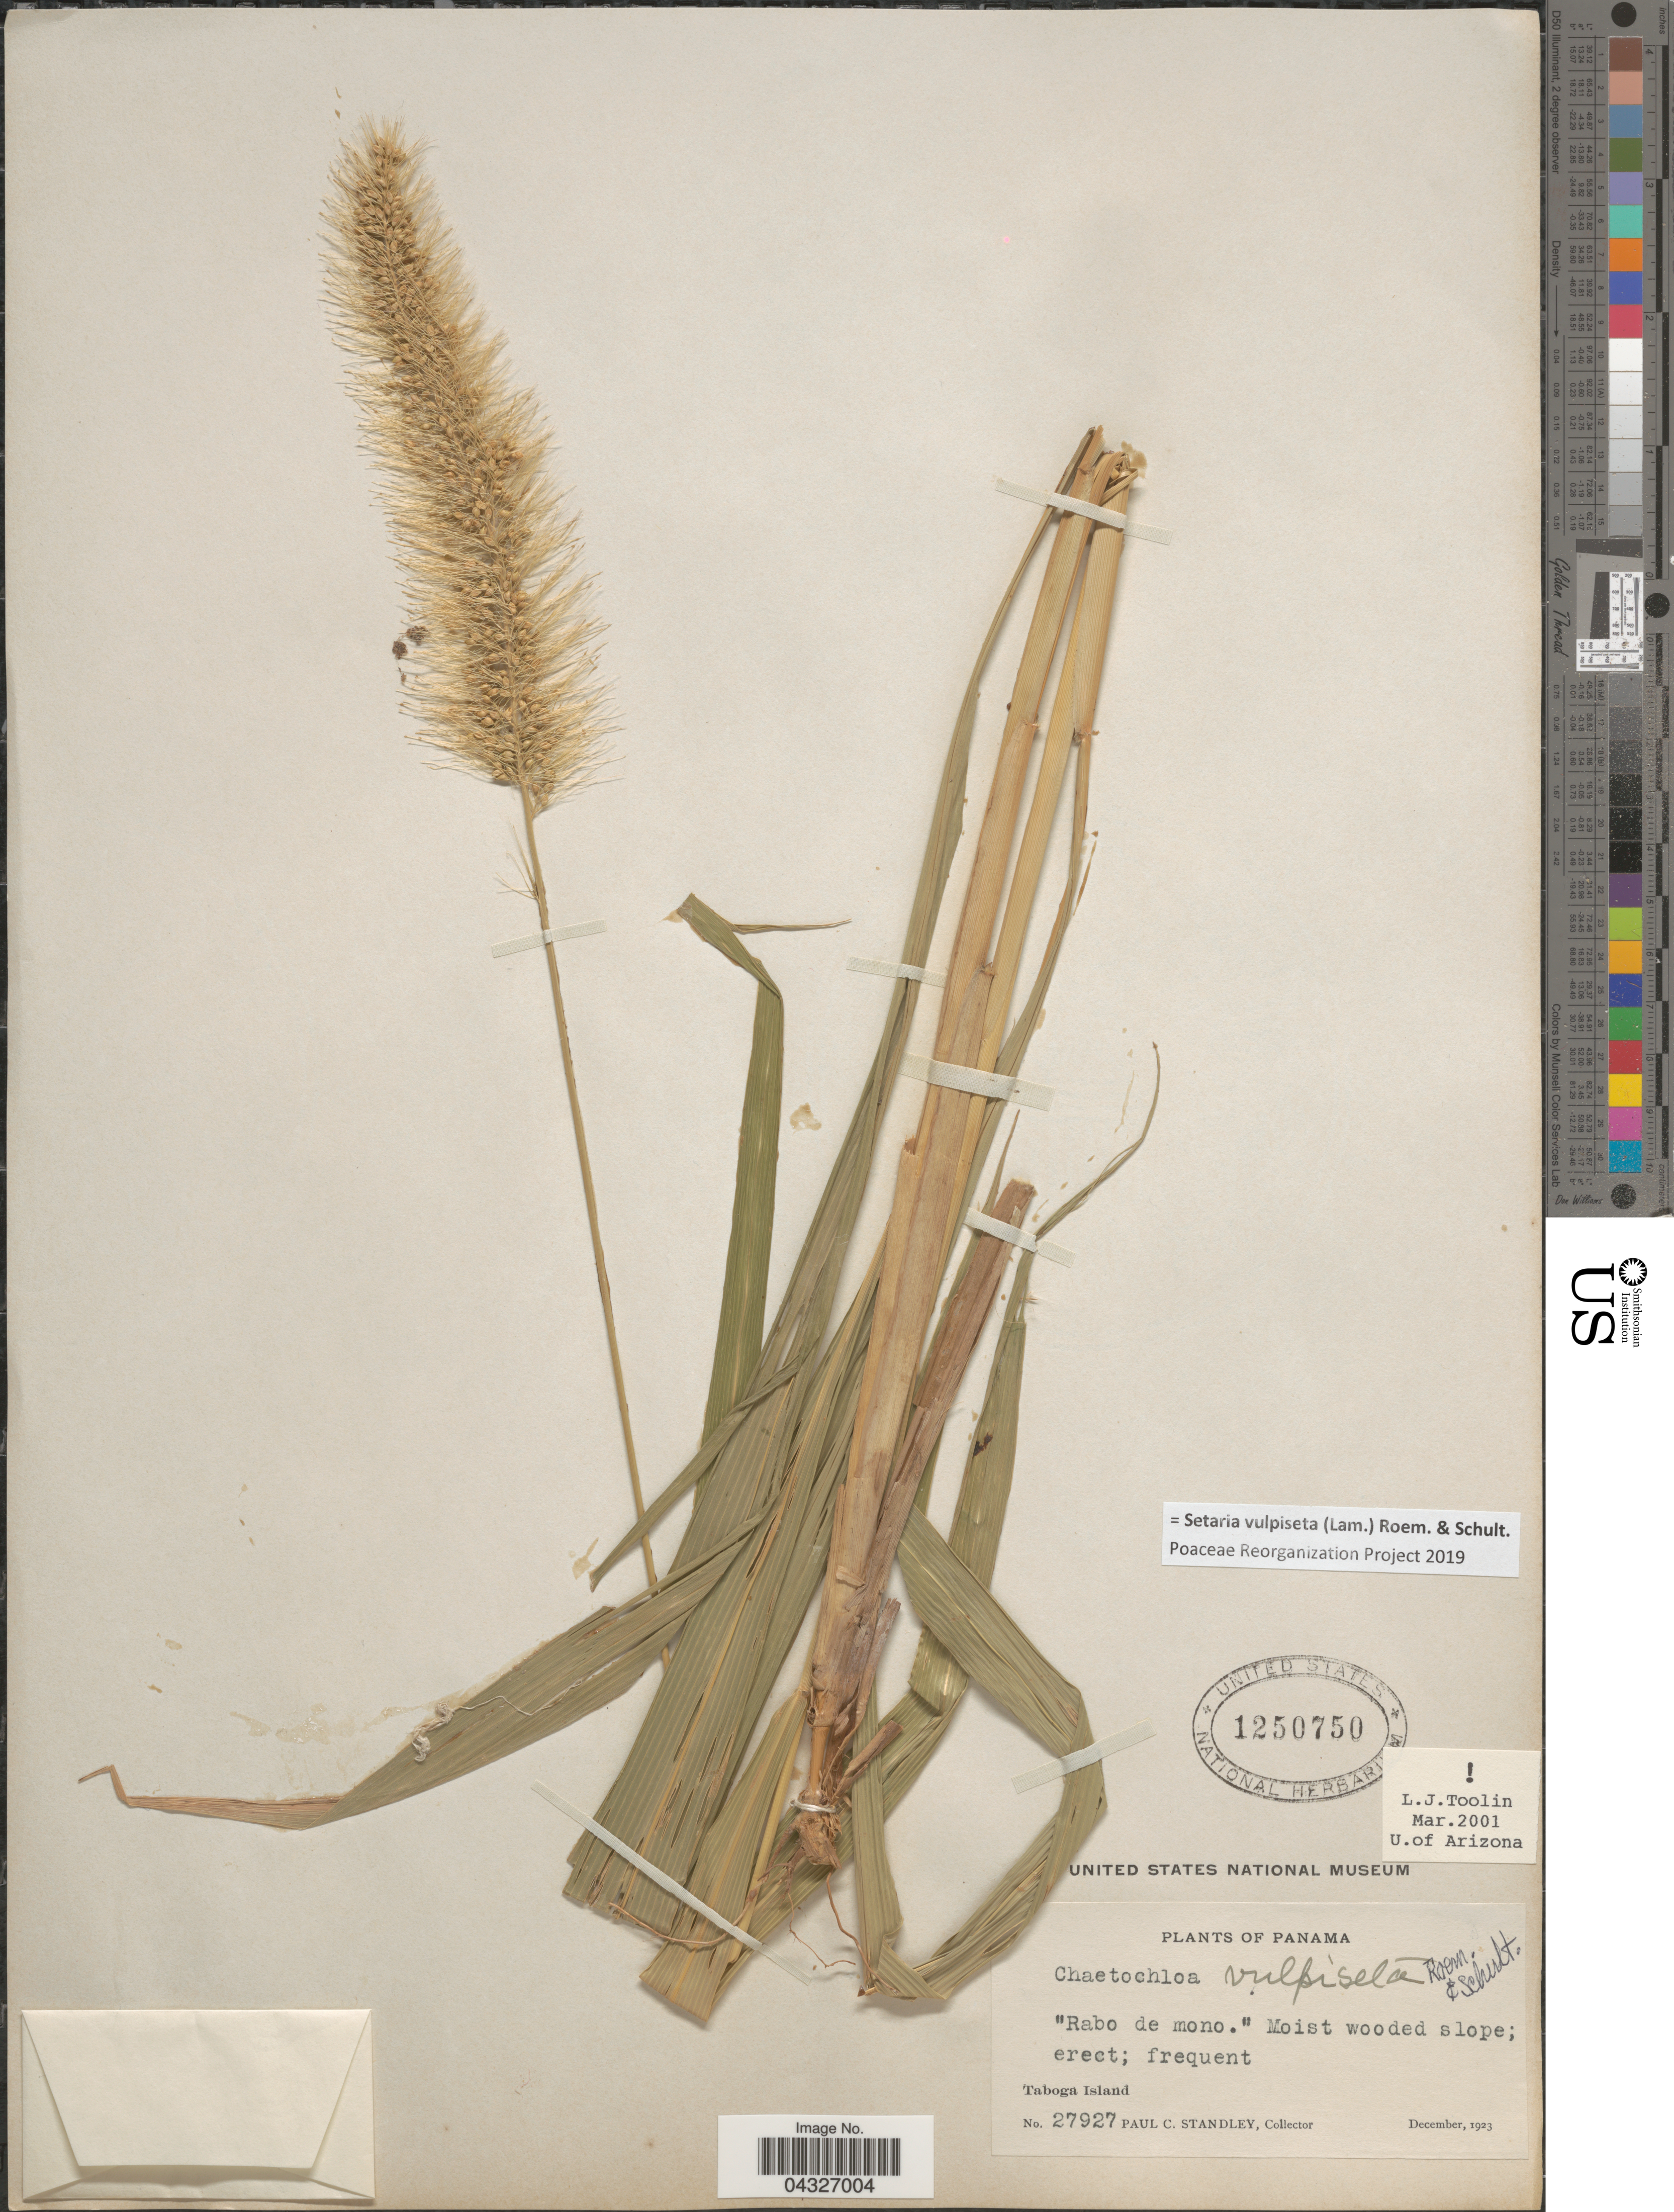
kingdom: Plantae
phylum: Tracheophyta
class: Liliopsida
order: Poales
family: Poaceae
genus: Setaria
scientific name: Setaria vulpiseta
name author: (Lam.) Roem. & Schult.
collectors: P. C. Standley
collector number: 27927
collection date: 1923-12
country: Panama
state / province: Panamá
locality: Taboga Island.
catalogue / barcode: US 1250750